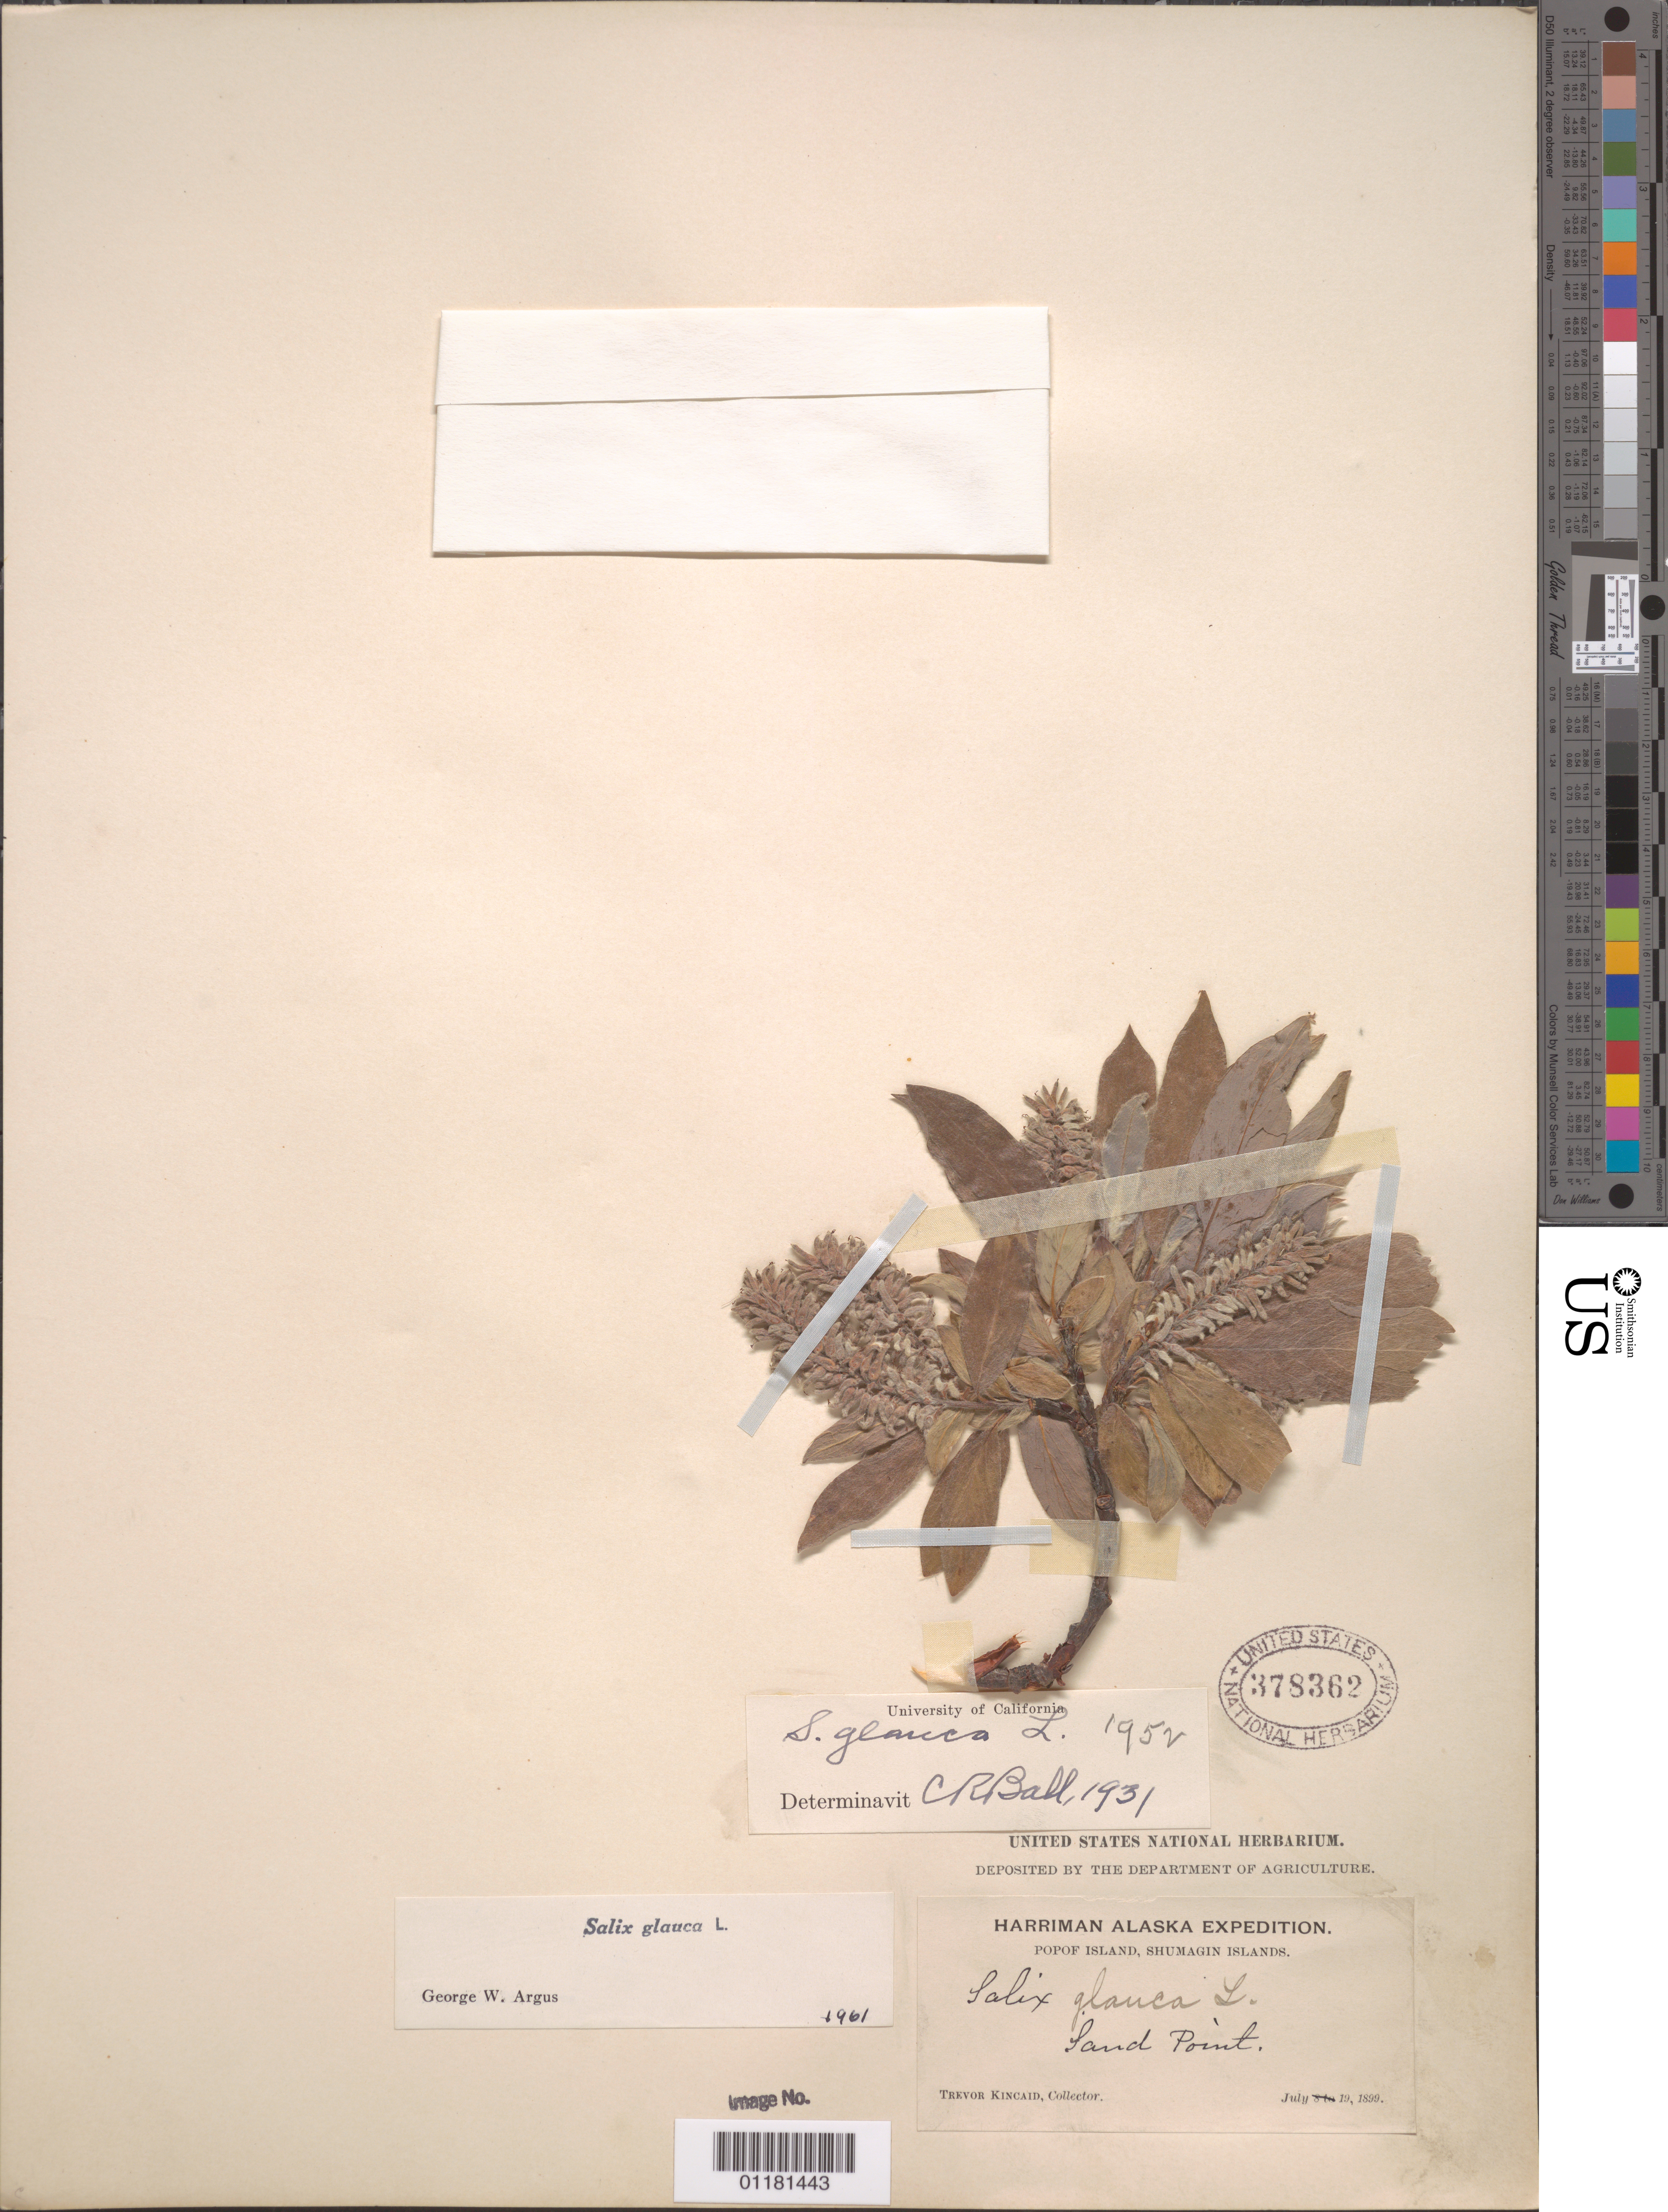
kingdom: Plantae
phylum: Tracheophyta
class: Magnoliopsida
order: Malpighiales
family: Salicaceae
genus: Salix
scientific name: Salix glauca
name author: L.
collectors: T. C. Kincaid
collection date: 1899-06-19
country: United States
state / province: Alaska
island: Shumagin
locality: Popof Island, Sand Point.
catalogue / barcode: US 378362